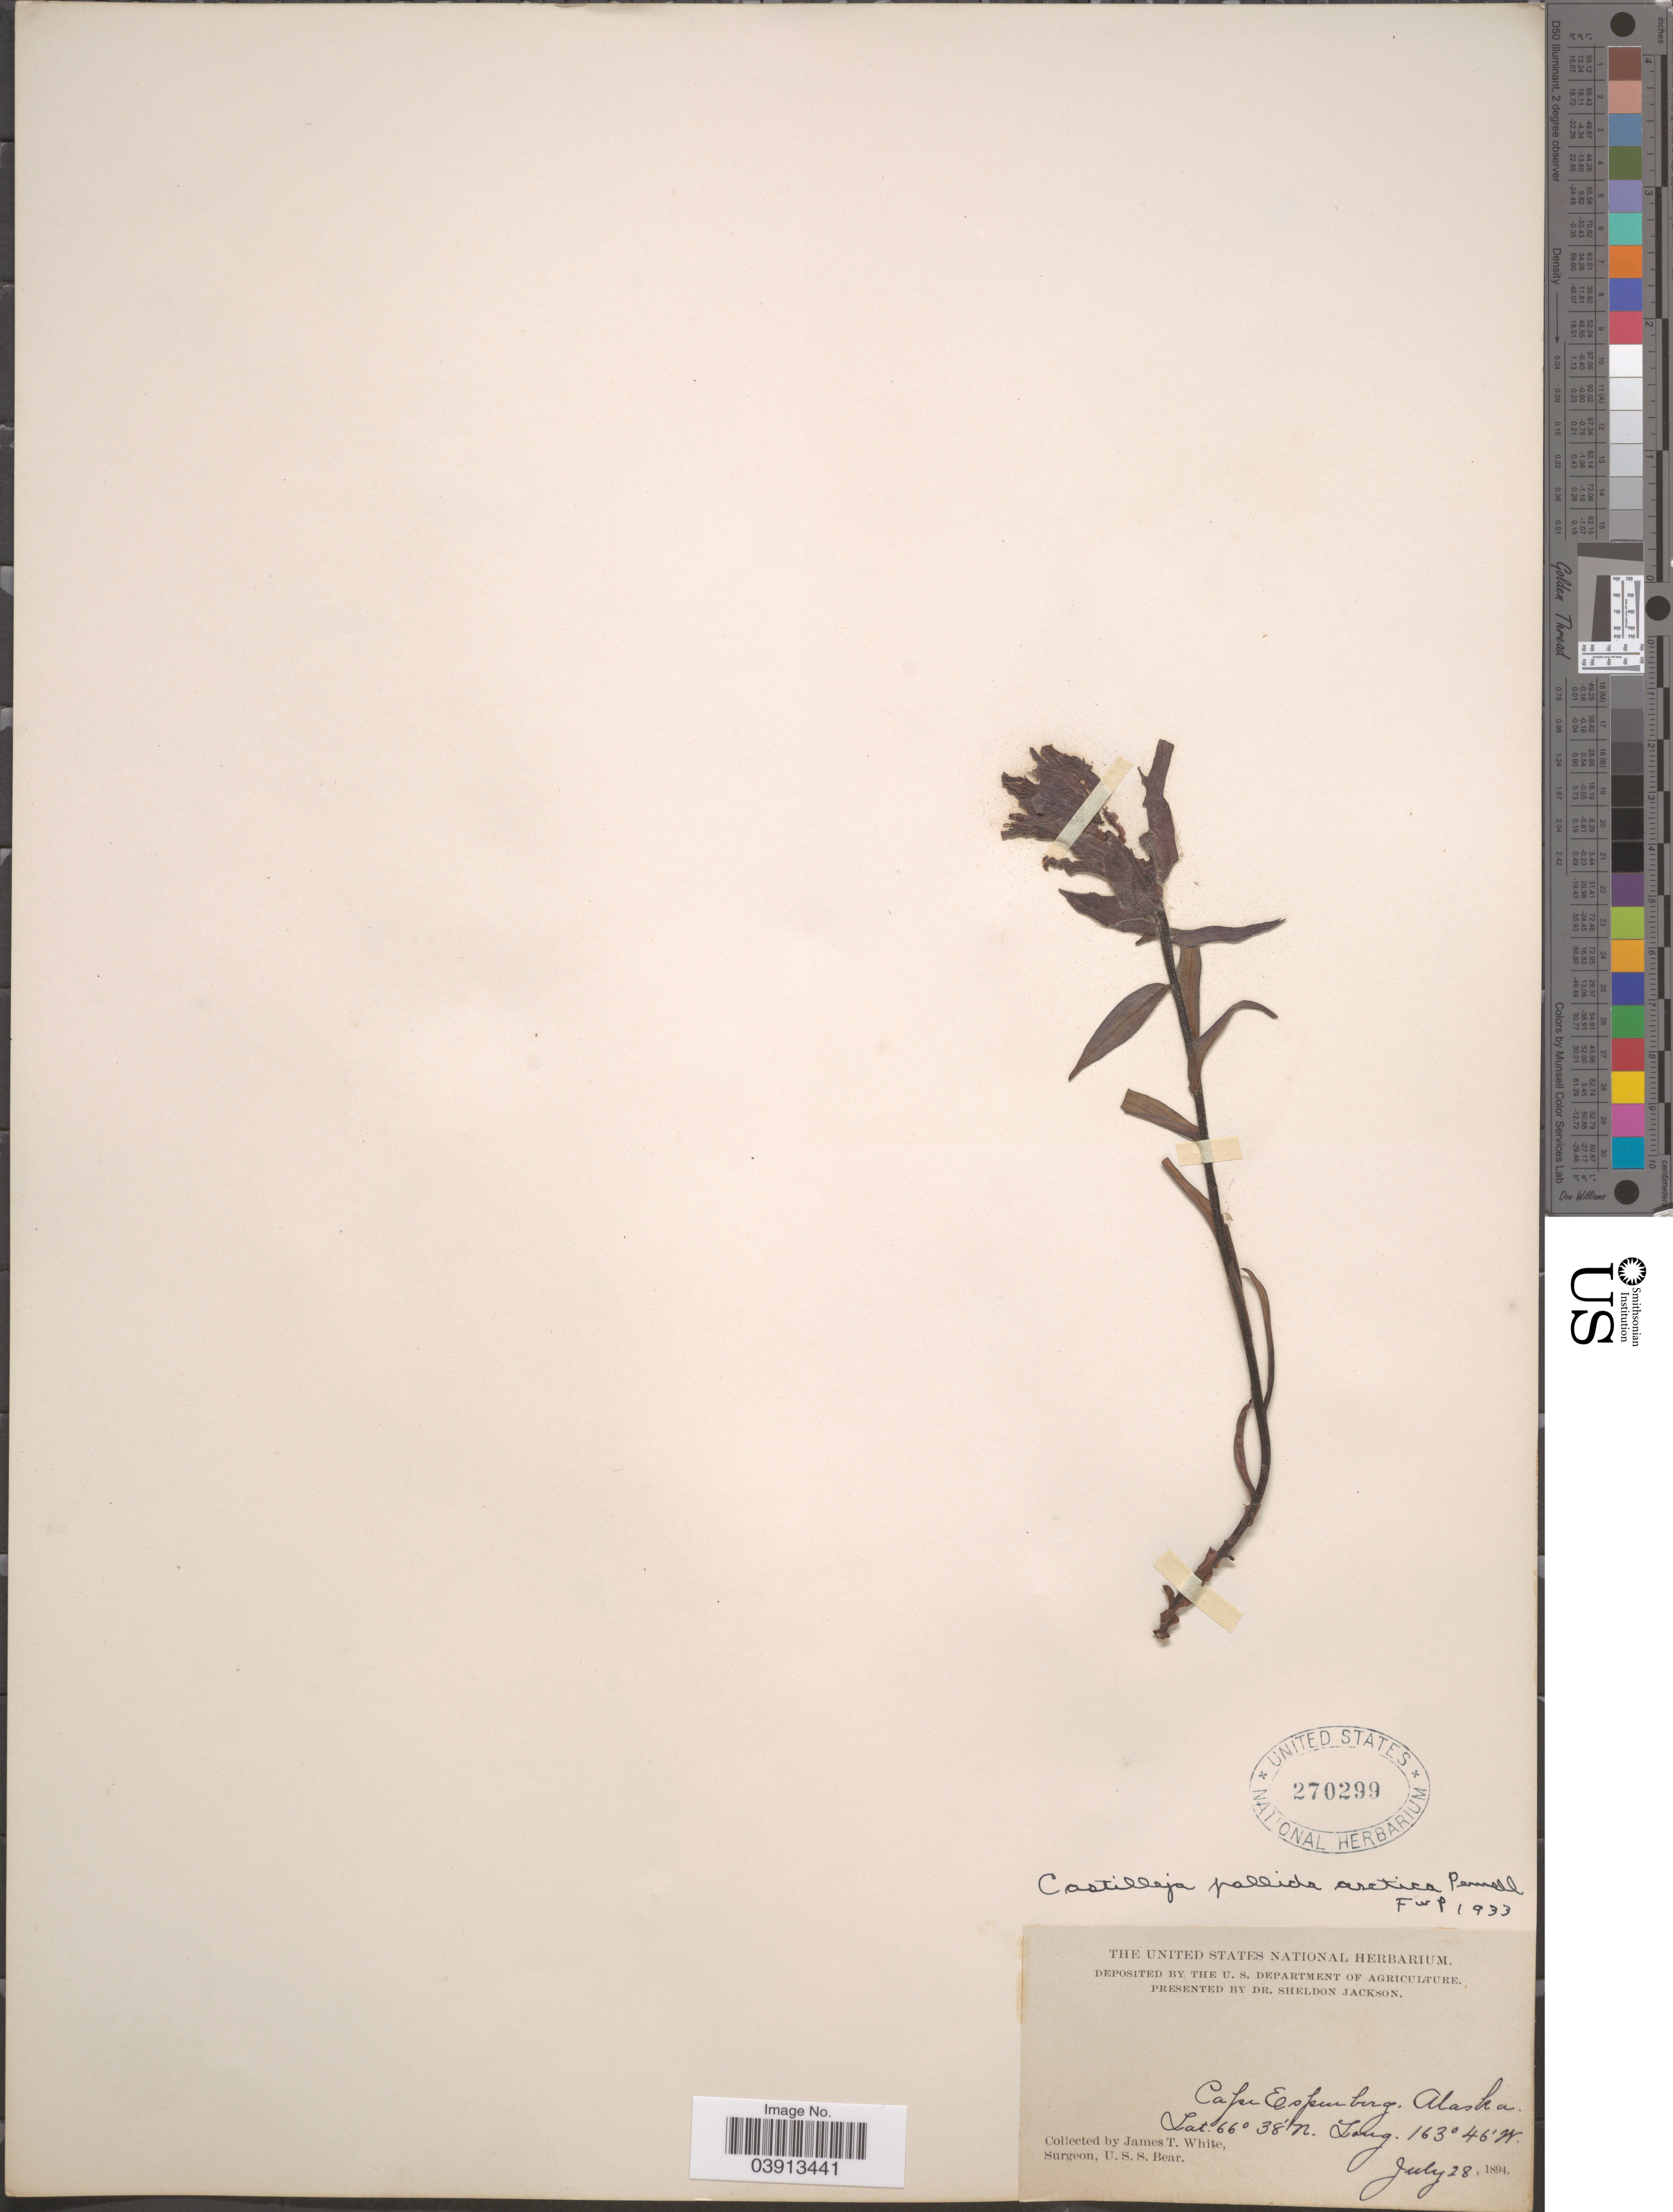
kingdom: Plantae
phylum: Tracheophyta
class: Magnoliopsida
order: Lamiales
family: Orobanchaceae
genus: Castilleja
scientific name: Castilleja pallida var. elegans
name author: (Malte) Pennell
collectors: J. T. White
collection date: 1894-07-28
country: United States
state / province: Alaska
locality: Cape Espenberg.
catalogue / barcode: US 270299